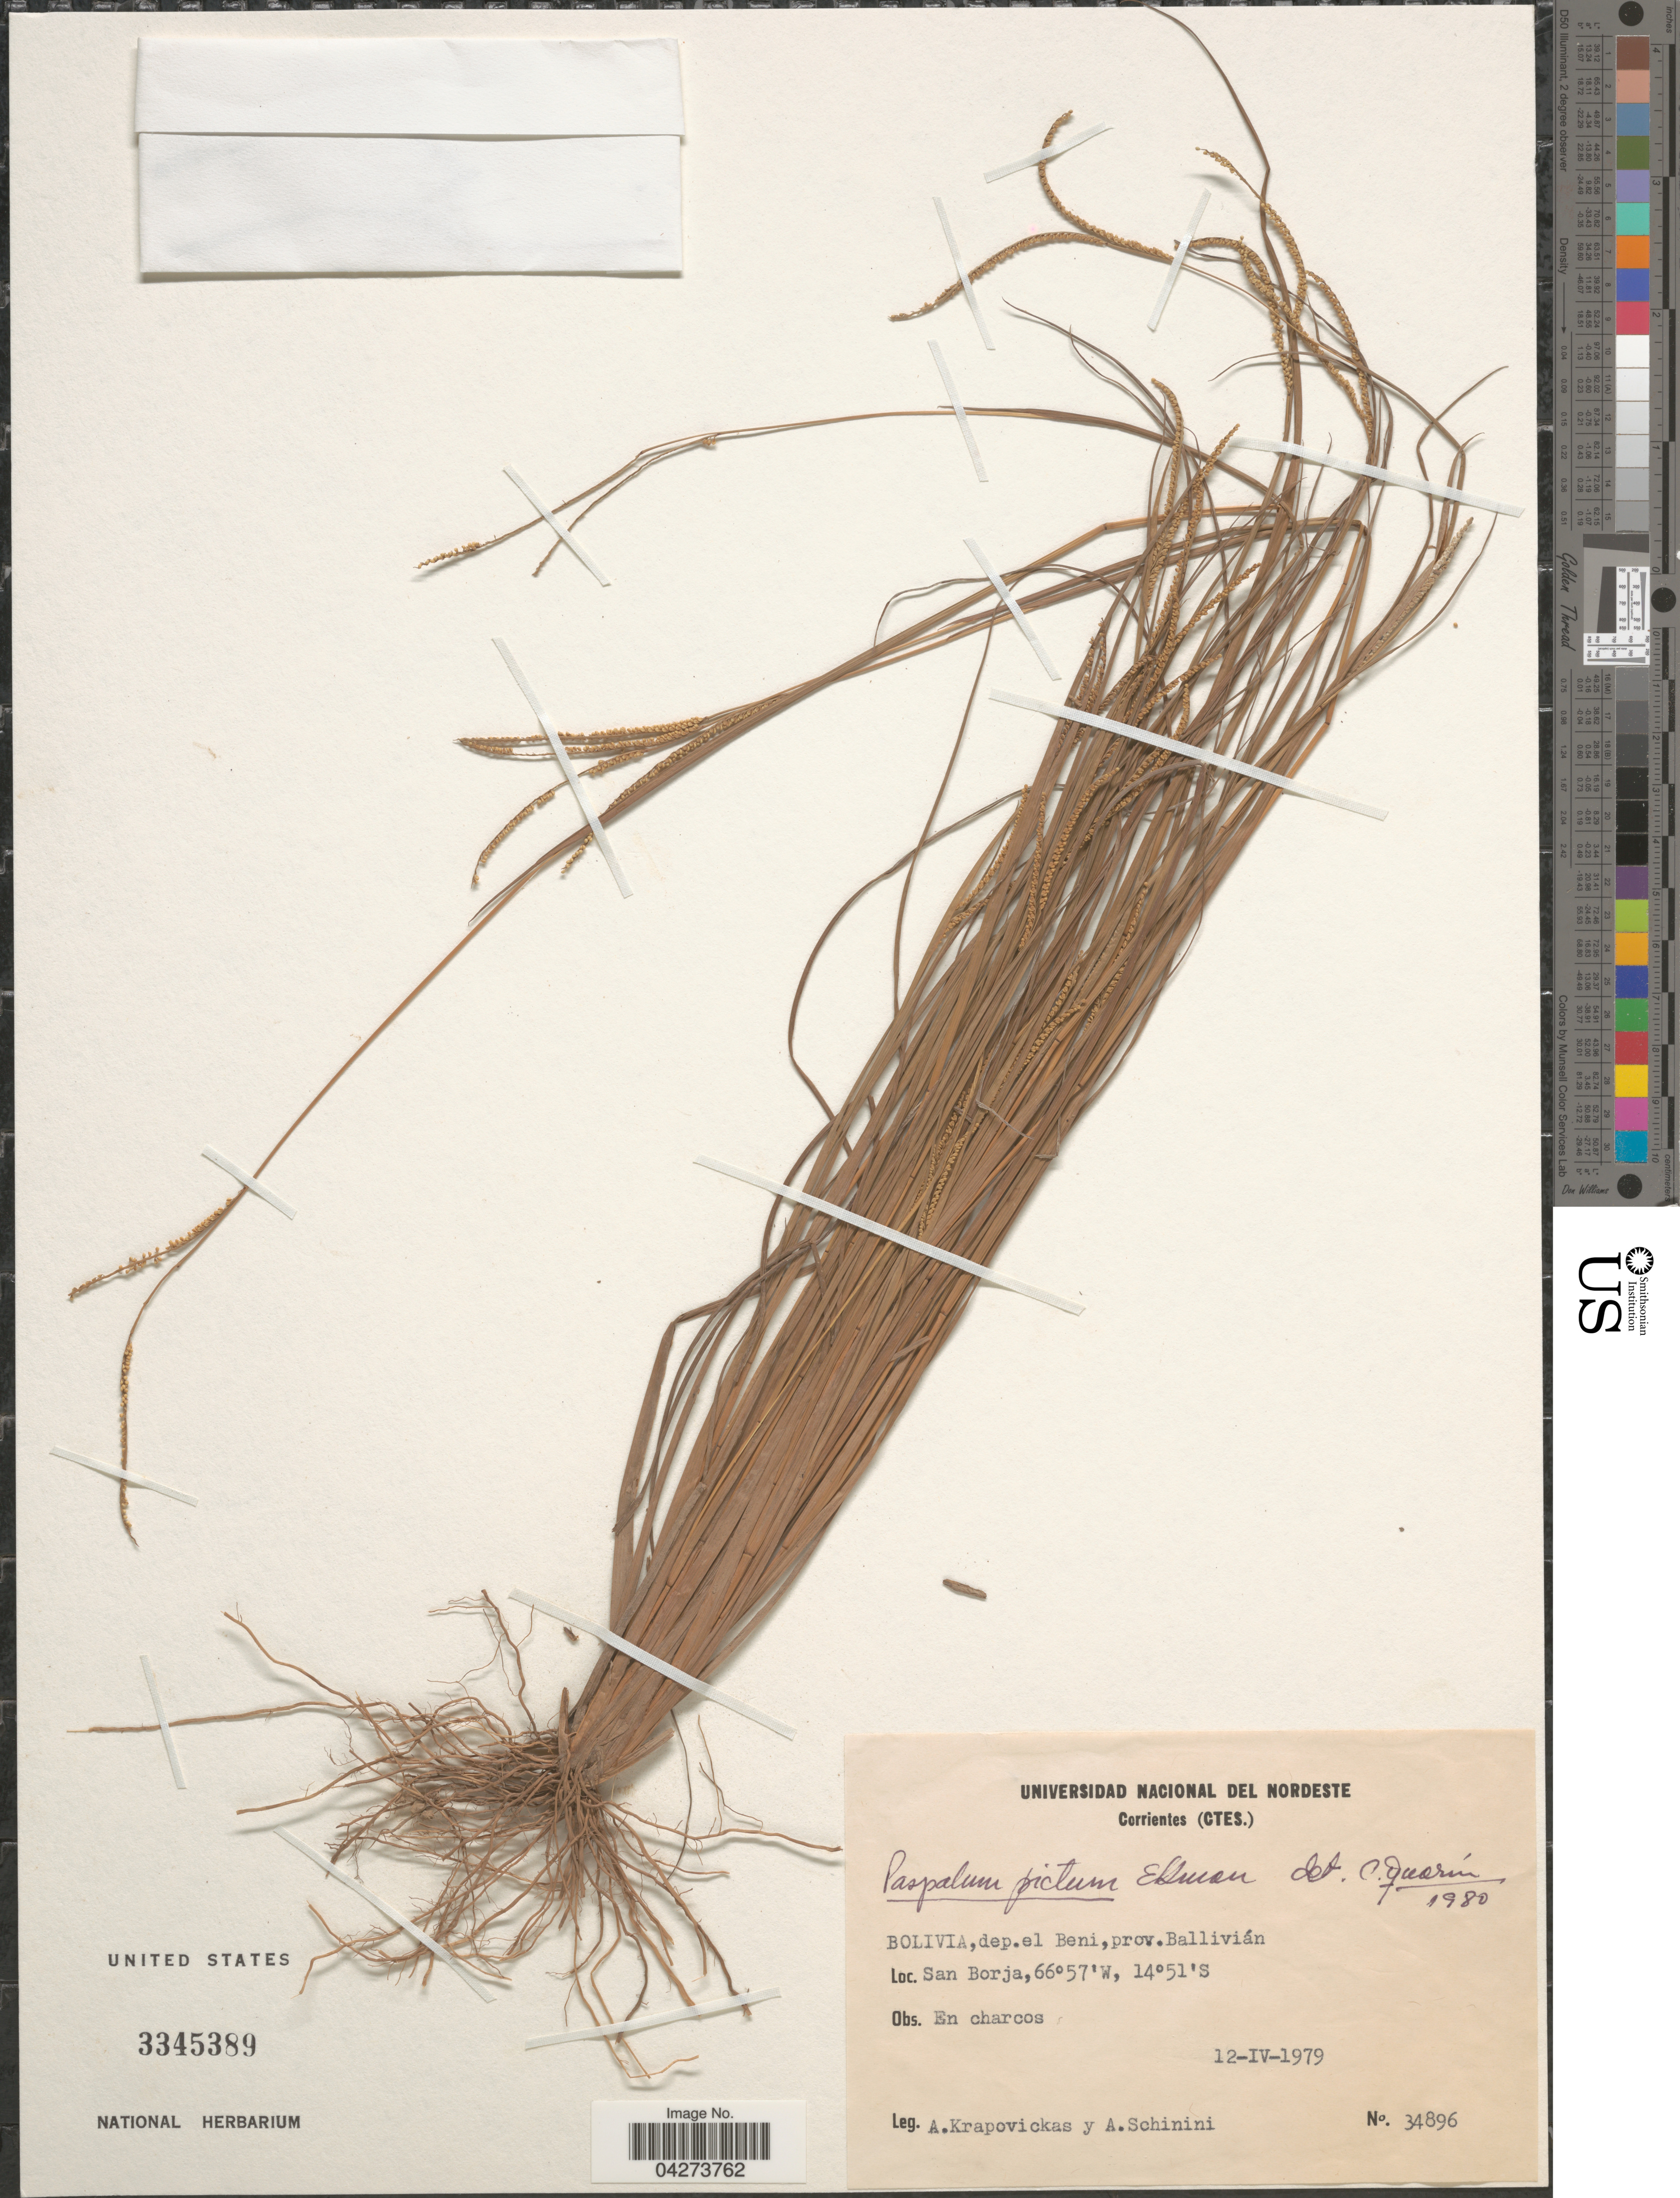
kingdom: Plantae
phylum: Tracheophyta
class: Liliopsida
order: Poales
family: Poaceae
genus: Paspalum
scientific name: Paspalum pictum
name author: Ekman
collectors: A. Krapovicas & A. Schinini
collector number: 34896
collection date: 1979-04-12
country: Bolivia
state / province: Beni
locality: Dep. el Beni, prov. Ballivián. San Borja.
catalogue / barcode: US 3345389